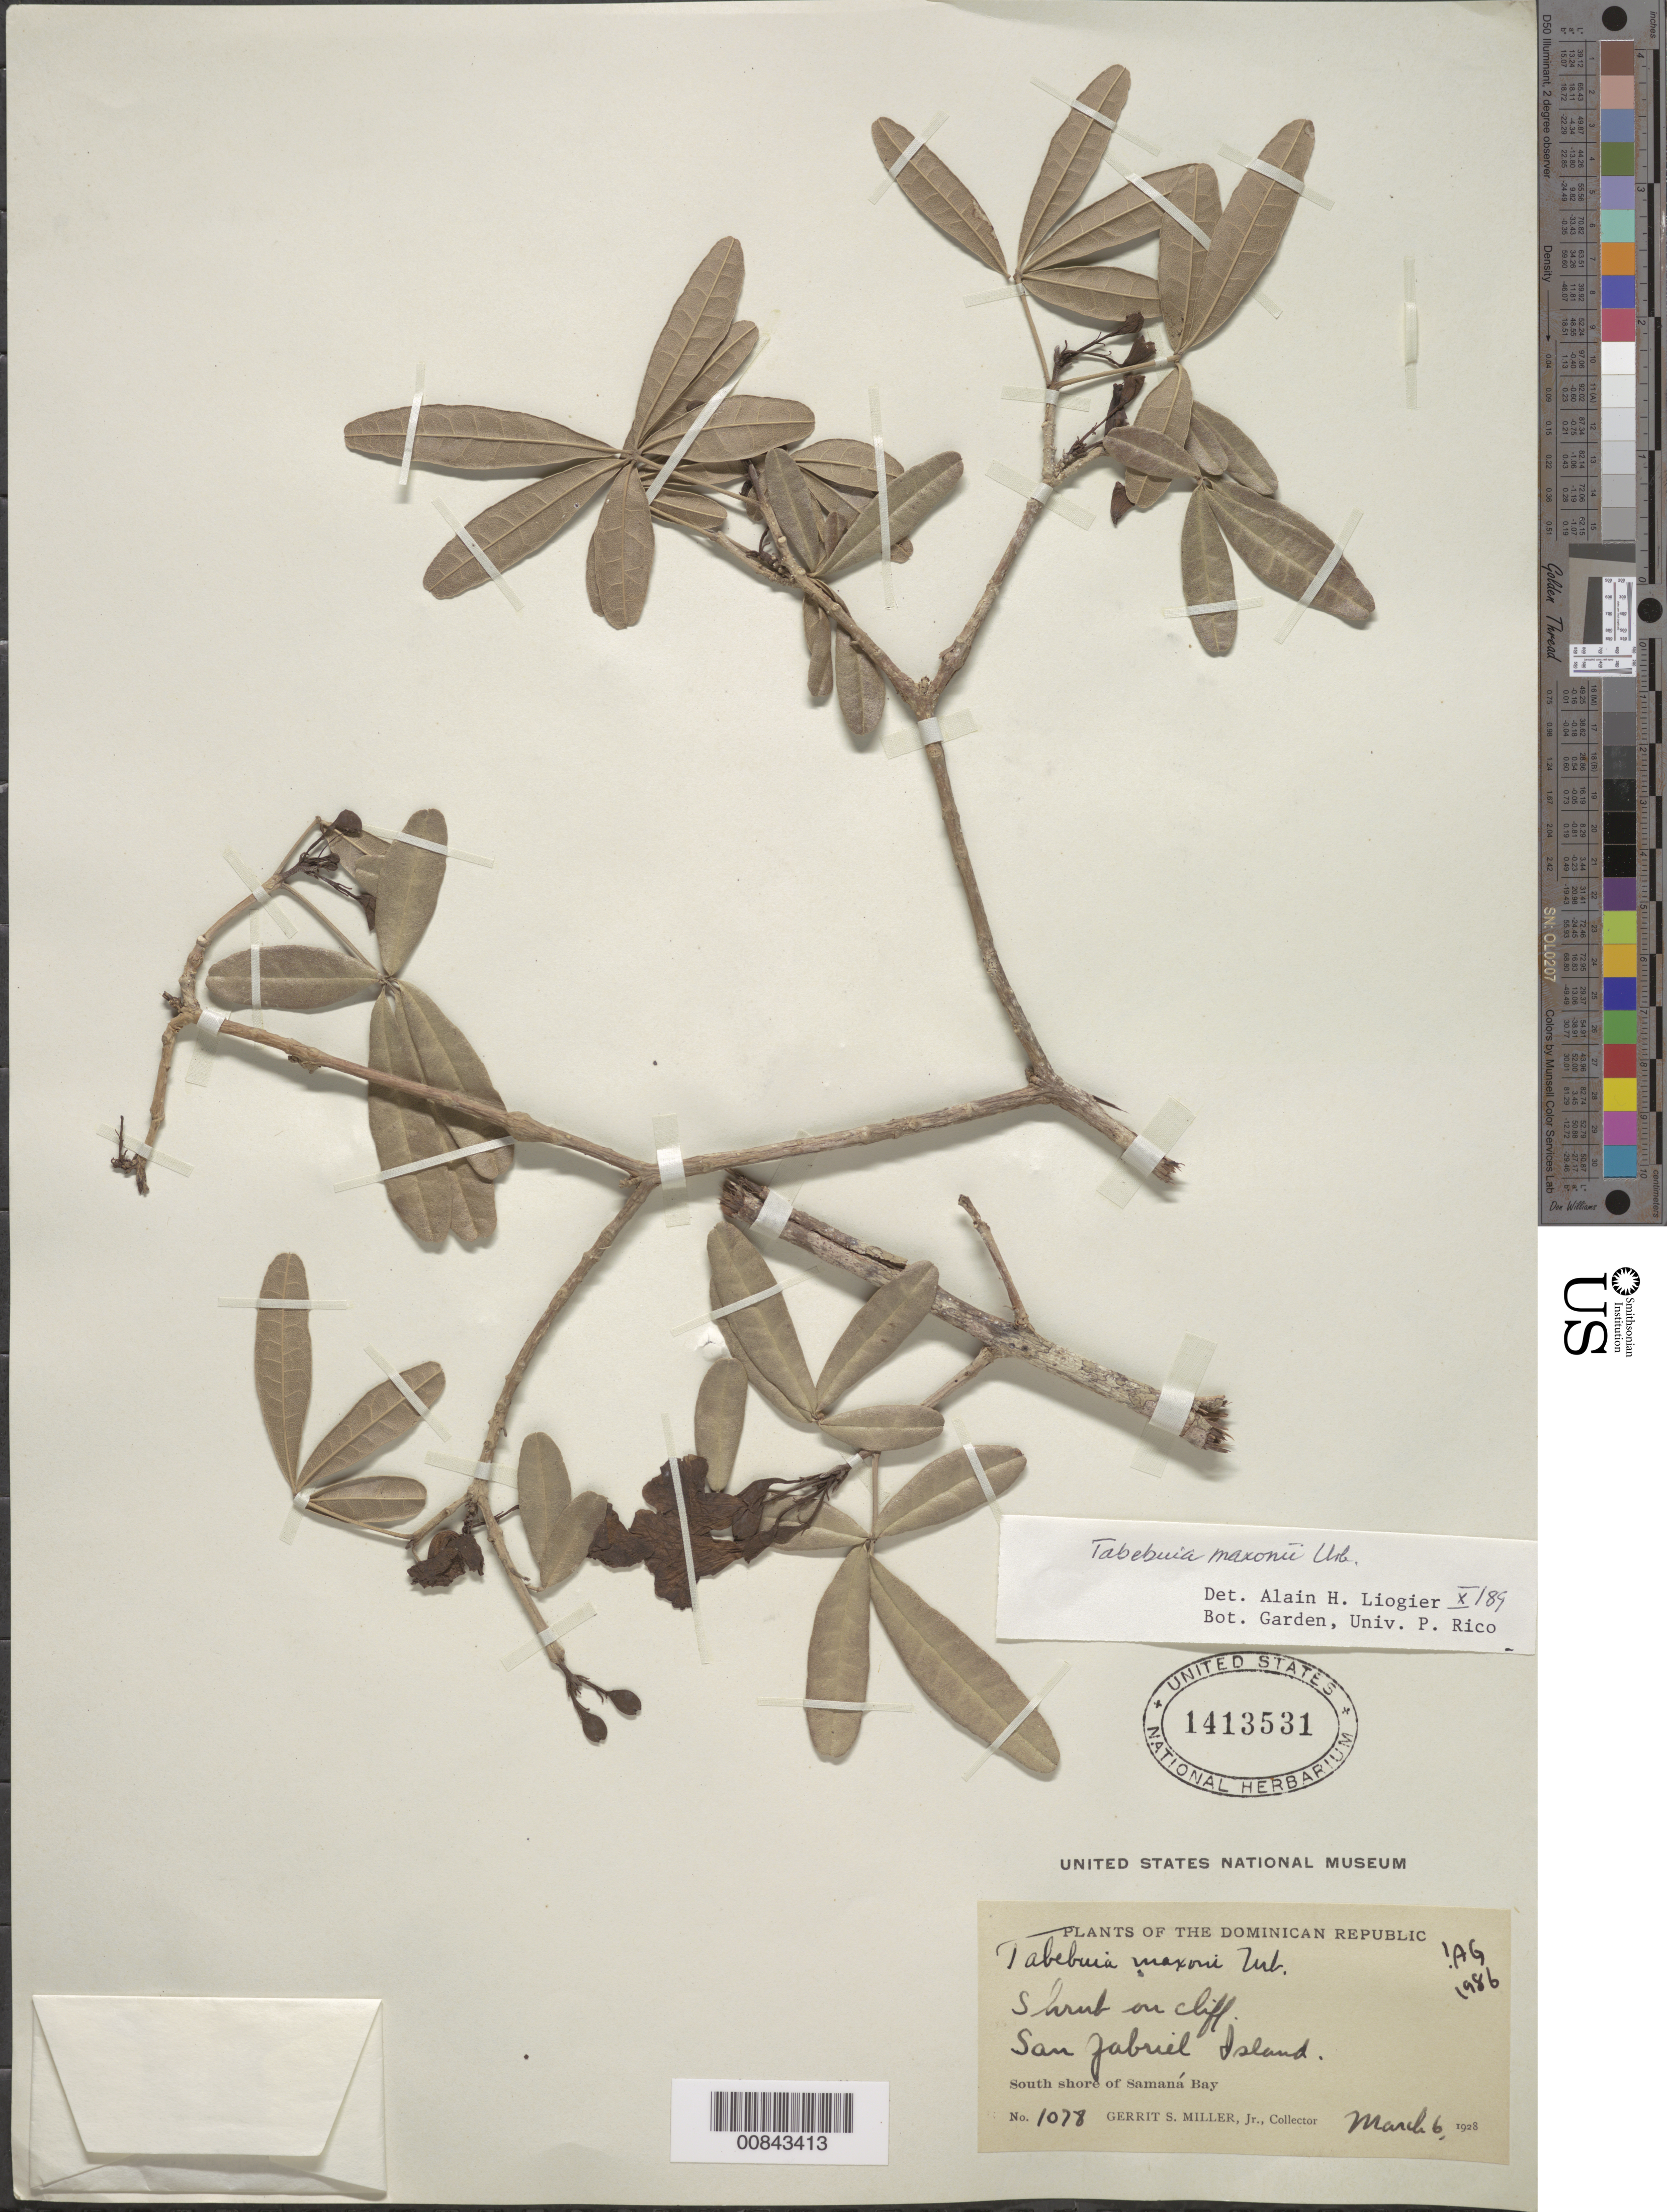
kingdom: Plantae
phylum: Tracheophyta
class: Magnoliopsida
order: Lamiales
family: Bignoniaceae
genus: Tabebuia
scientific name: Tabebuia maxonii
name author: Urb.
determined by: Liogier, Alain H.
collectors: G. S. Miller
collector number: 1078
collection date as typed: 06 Mar 1928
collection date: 1928-03-06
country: Dominican Republic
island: Hispaniola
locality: San Gabriel Island; south shore of Samaná Bay.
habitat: on cliff.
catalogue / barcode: US 1413531